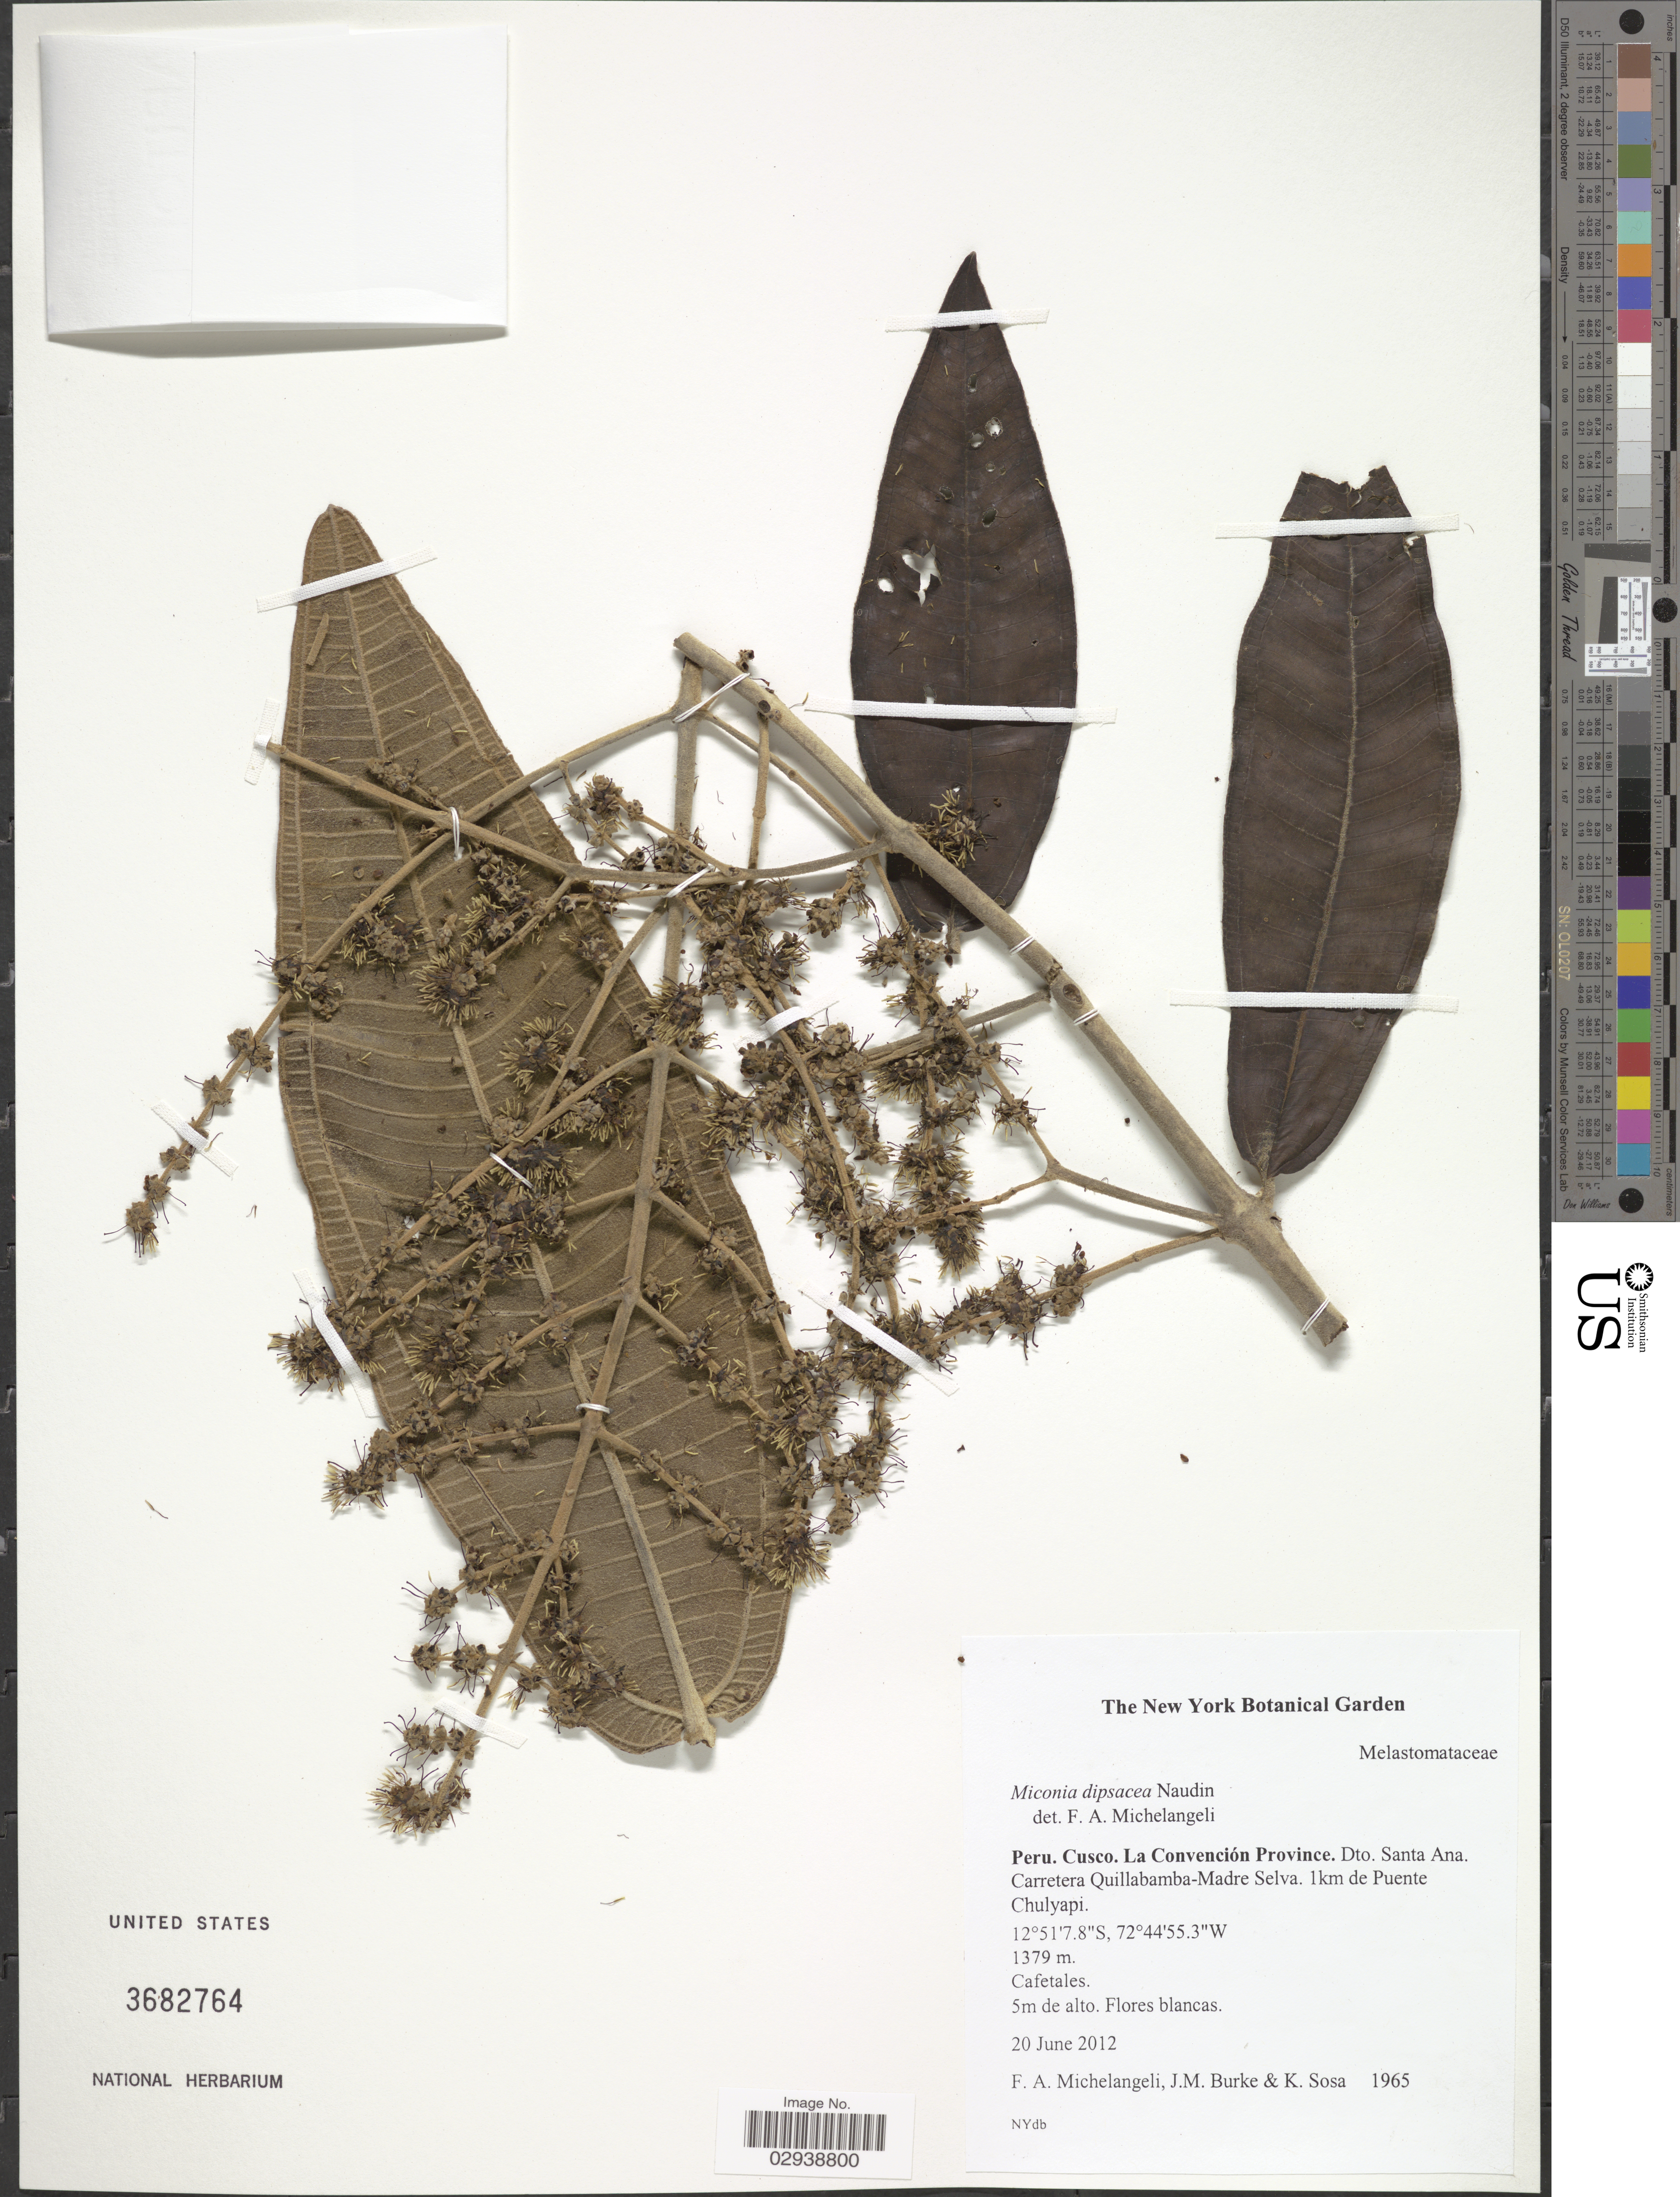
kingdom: Plantae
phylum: Tracheophyta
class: Magnoliopsida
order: Myrtales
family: Melastomataceae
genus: Miconia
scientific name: Miconia dipsacea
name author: Naudin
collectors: F. A. Michelangeli, Jac. M. Burke & K. Sosa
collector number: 1965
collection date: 2012-06-20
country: Peru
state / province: Cusco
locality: La Convención Province, Dto. Santa Ana, Carretera Quillabamba-Madre Selva, 1km de Puente Chulyapi.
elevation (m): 1379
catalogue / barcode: US 3682764